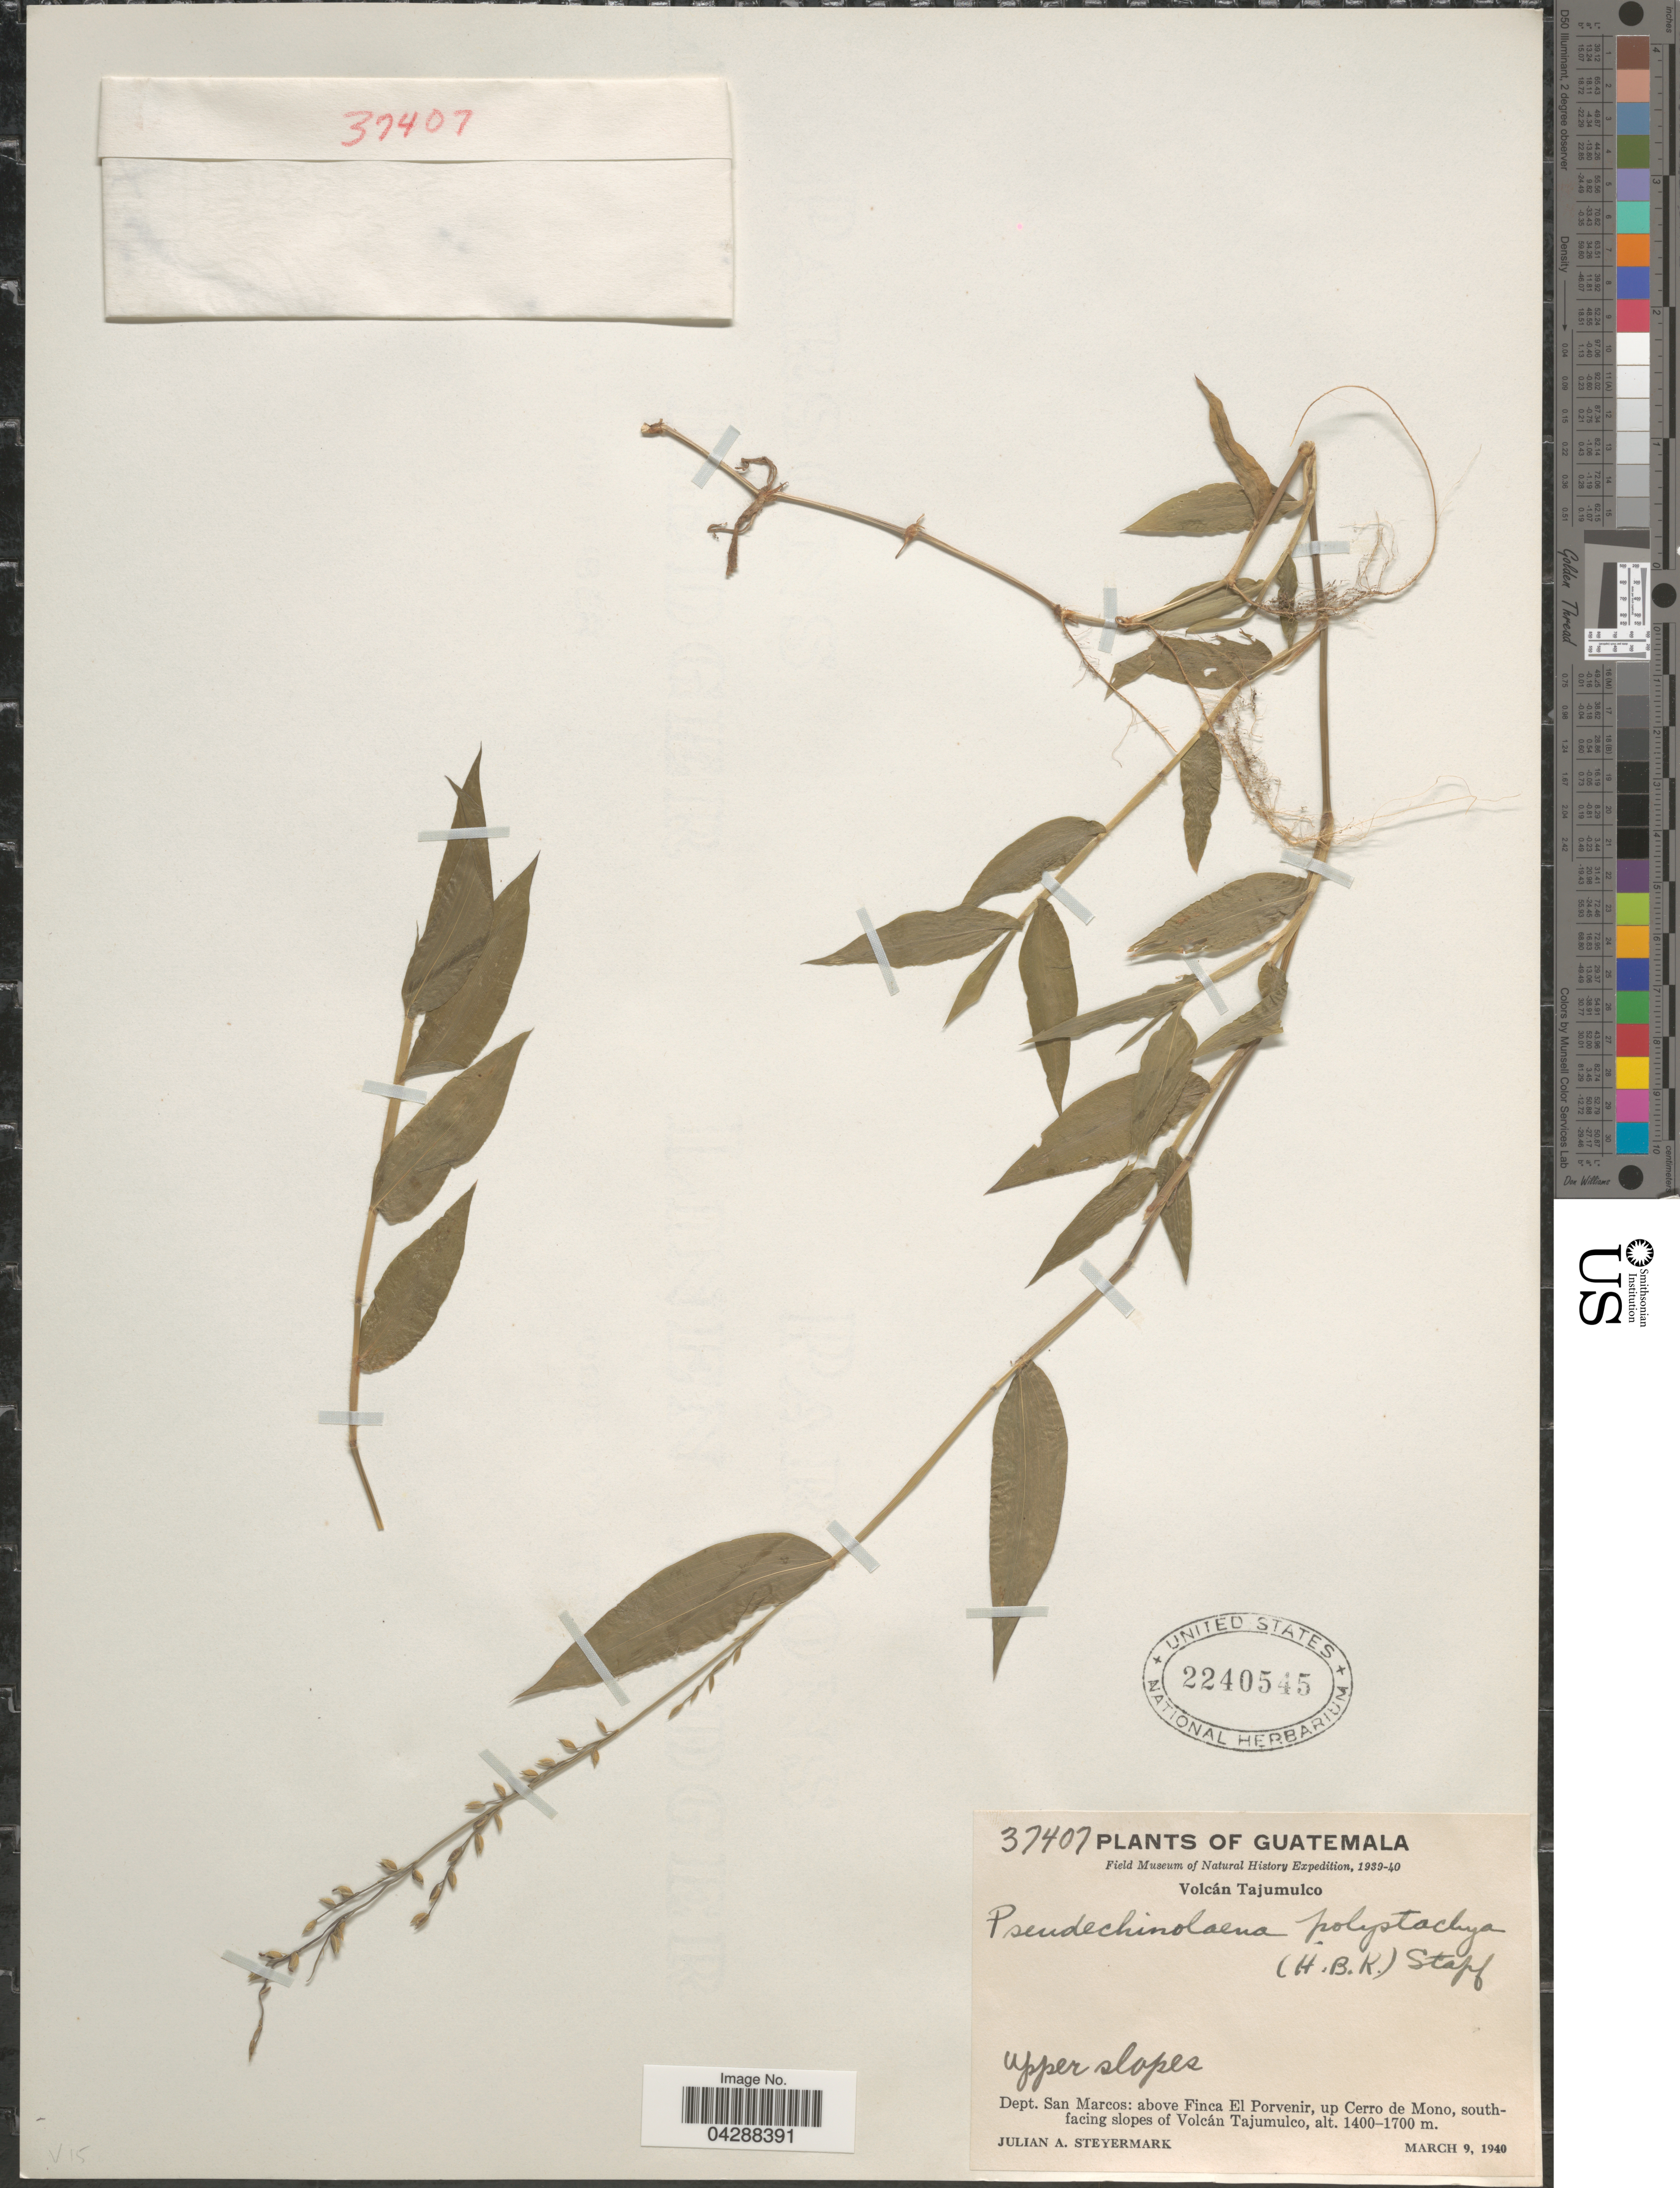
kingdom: Plantae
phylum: Tracheophyta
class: Liliopsida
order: Poales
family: Poaceae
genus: Pseudechinolaena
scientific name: Pseudechinolaena polystachya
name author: (Kunth) Stapf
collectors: J. Steyermark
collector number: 37407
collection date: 1940-03-09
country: Guatemala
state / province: San Marcos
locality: Field Museum of Natural History Expedition, 1939-40. Volcán Tajumulco. Upper slopes. Dept. San Marcos: above Finca El Porvenir, up Cerro de Mono, southfacing slopes of Volcán Tajumulco.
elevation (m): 1400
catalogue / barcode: US 2240545